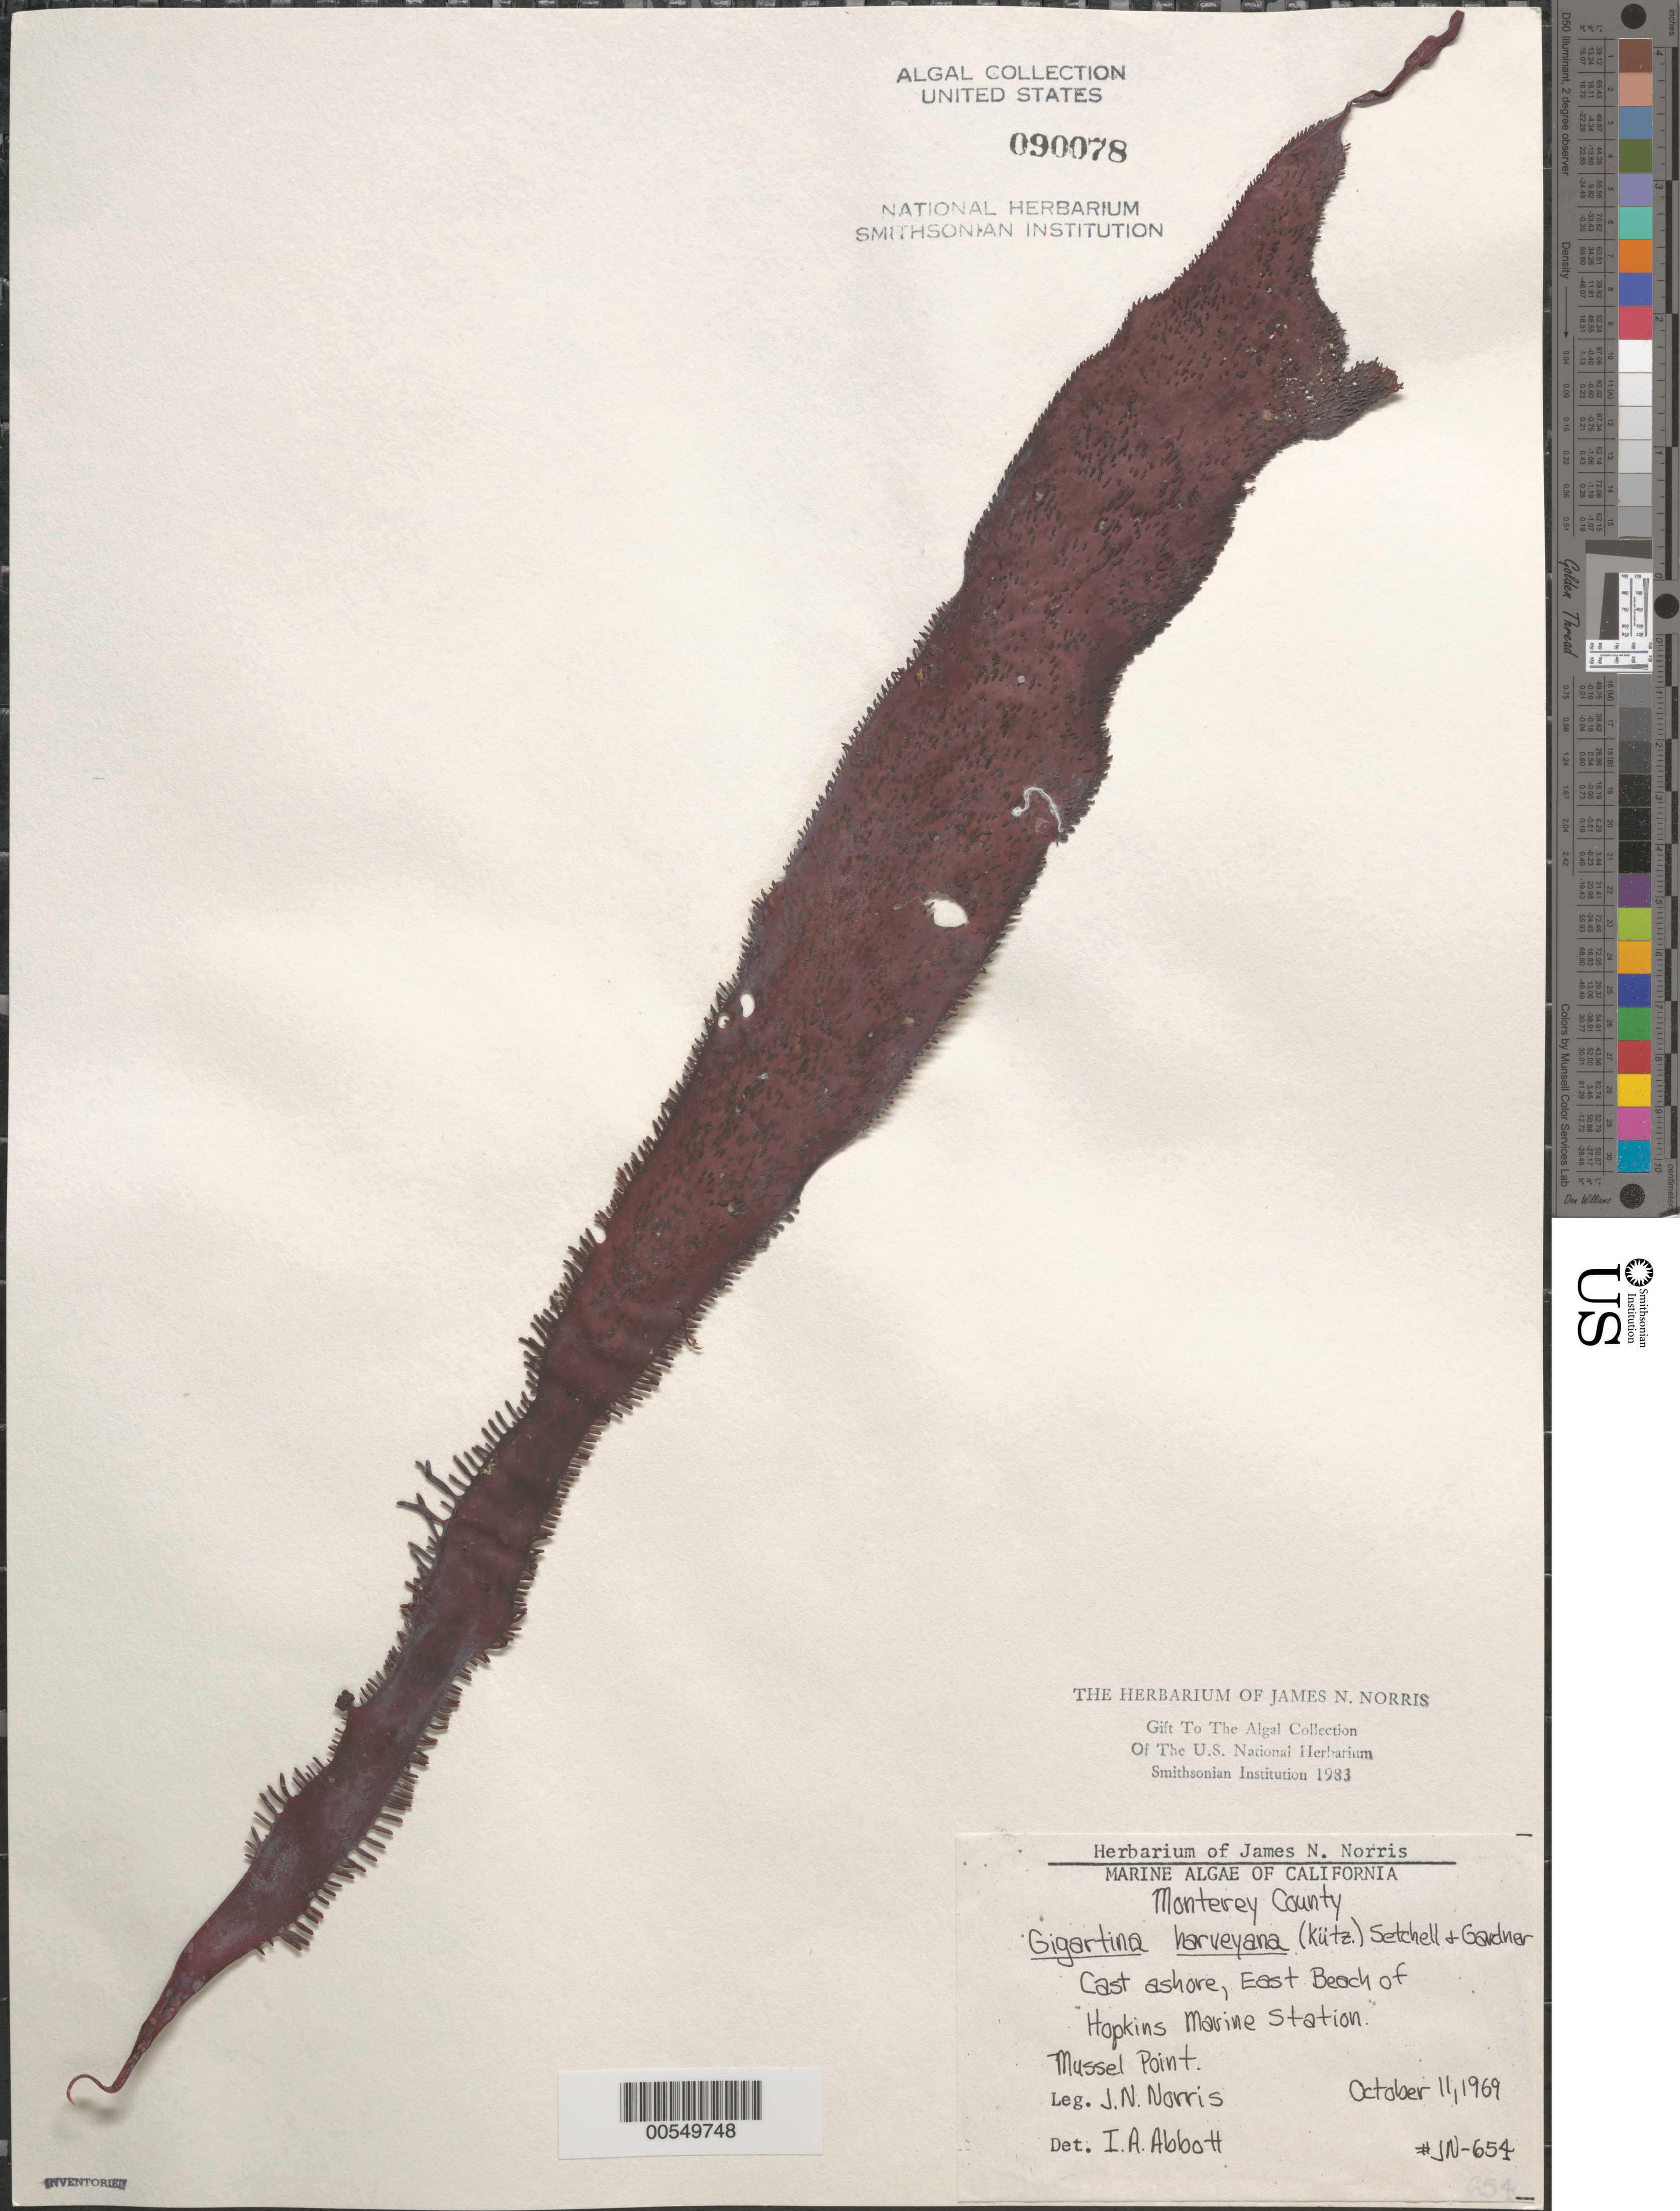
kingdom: Plantae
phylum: Rhodophyta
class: Florideophyceae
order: Gigartinales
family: Gigartinaceae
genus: Chondracanthus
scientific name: Chondracanthus harveyanus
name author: (Kütz.) Guiry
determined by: Algae name updating Project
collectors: J. N. Norris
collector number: JN-654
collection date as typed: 11 Oct 1969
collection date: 1969-10-11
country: United States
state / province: California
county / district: Monterey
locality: East Beach, Hopkins Marine Station, Mussel Point, Pacific Grove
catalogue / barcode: US 90078